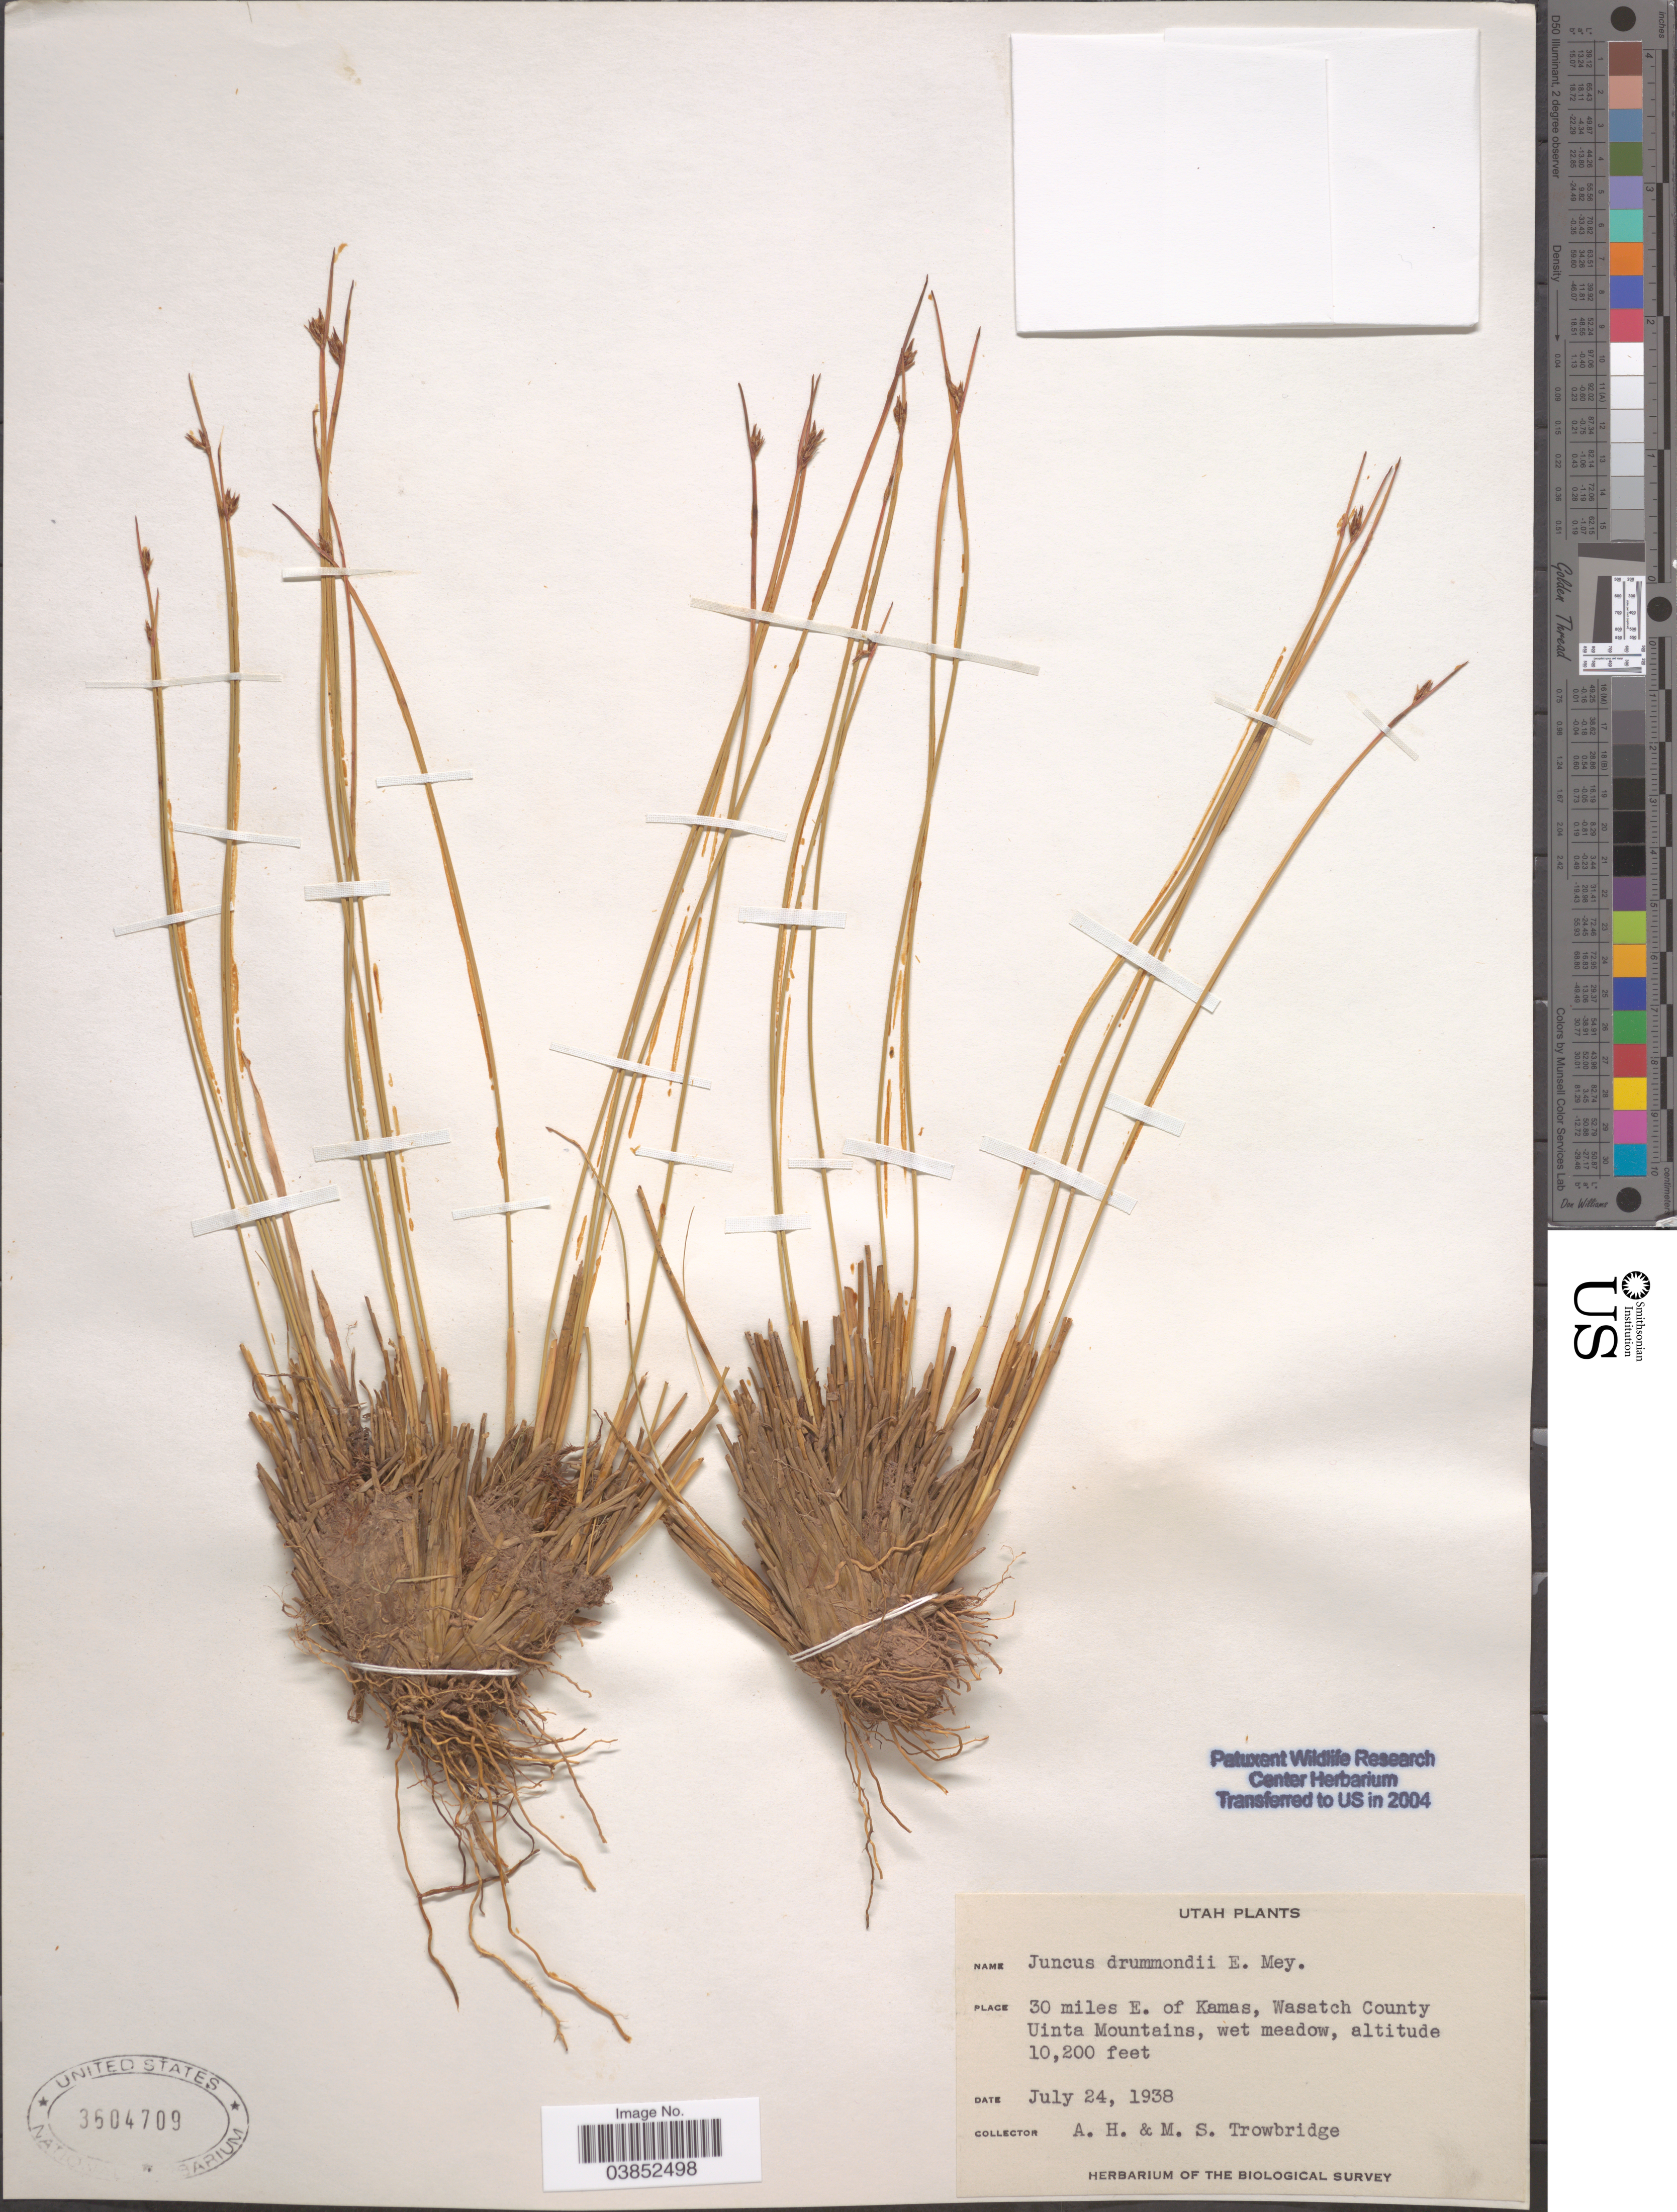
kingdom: Plantae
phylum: Tracheophyta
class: Liliopsida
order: Poales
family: Juncaceae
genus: Juncus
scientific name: Juncus drummondii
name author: E. Mey.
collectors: A. H. Trowbridge & M. Trowbridge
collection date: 1938-07-24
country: United States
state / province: Utah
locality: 30 miles E. of Kamas, Wasatch County. Uinta Mountains.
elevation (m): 3109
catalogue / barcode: US 3604709